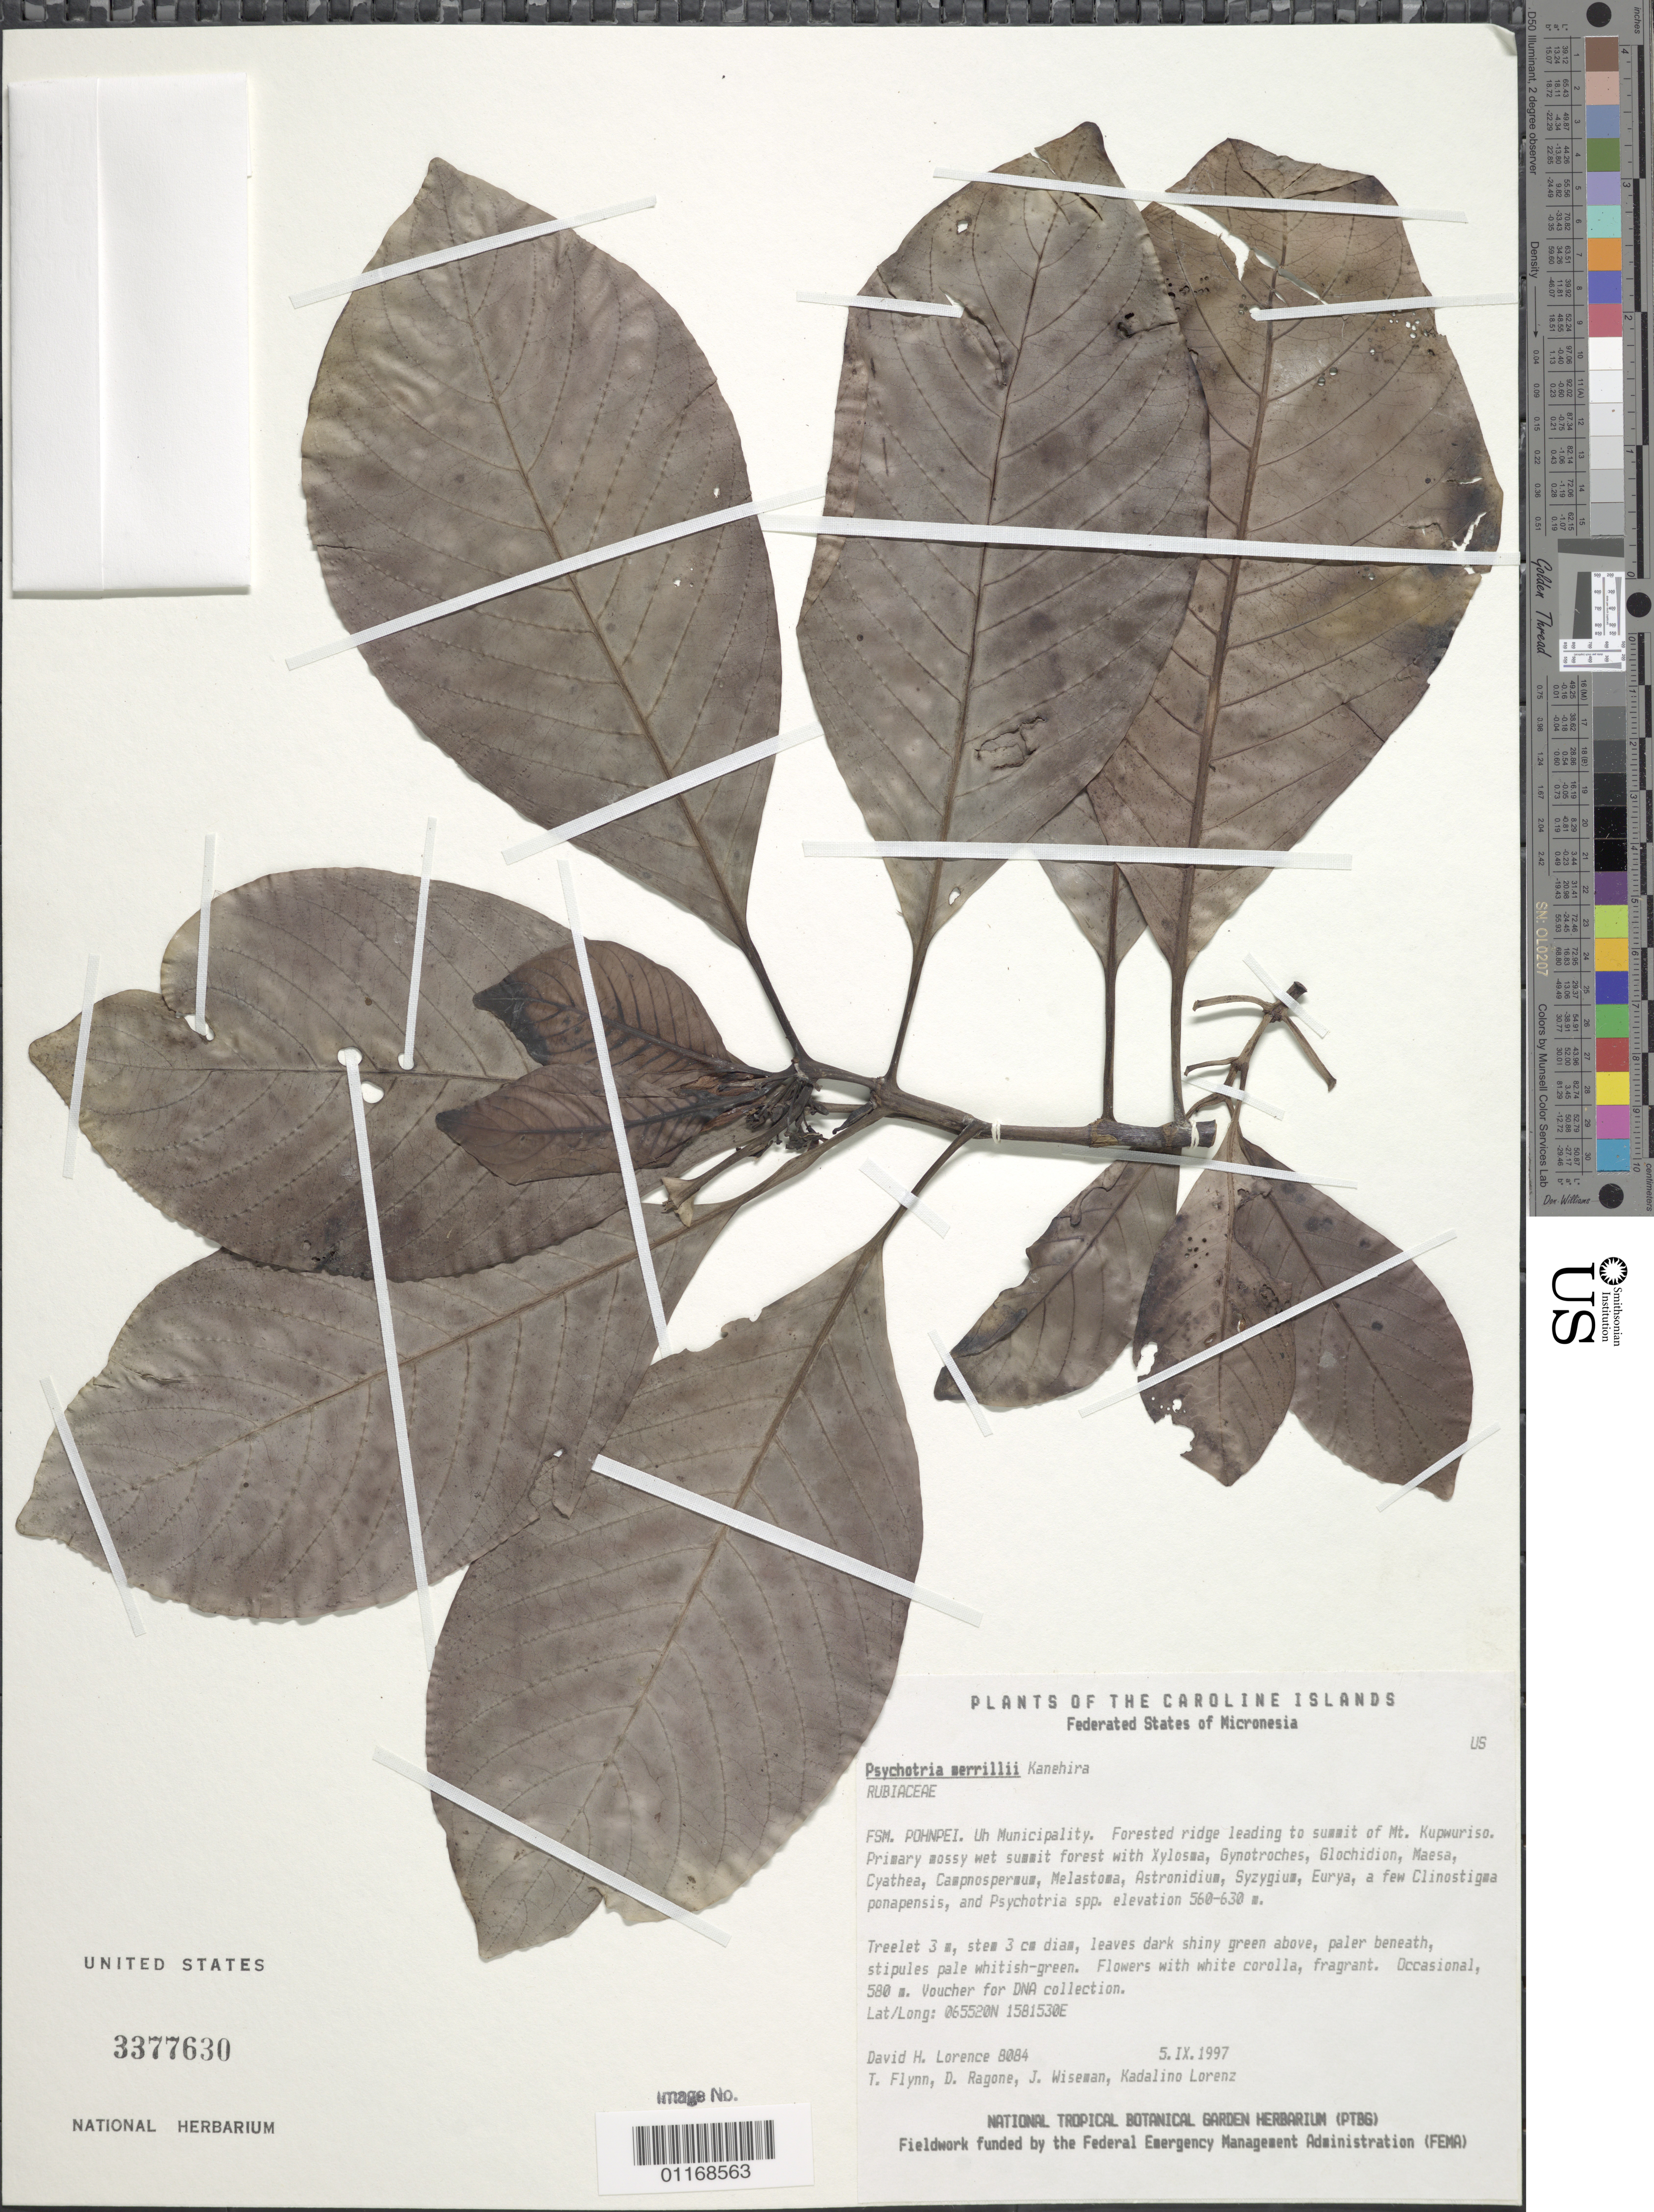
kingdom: Plantae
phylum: Tracheophyta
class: Magnoliopsida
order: Gentianales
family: Rubiaceae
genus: Psychotria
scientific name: Psychotria merrillii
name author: Kaneh.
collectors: D. Lorence, T. W. Flynn, D. Ragone, J. Wiseman & -. Lorenz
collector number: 8084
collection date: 1997-09-05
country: Micronesia, Federated States of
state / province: Pohnpei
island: Pohnpei [Ponape]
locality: Forested ridge leading to summit of Mt. Kupwuriso.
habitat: Primary mossy wet forest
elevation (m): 560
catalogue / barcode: US 3377630